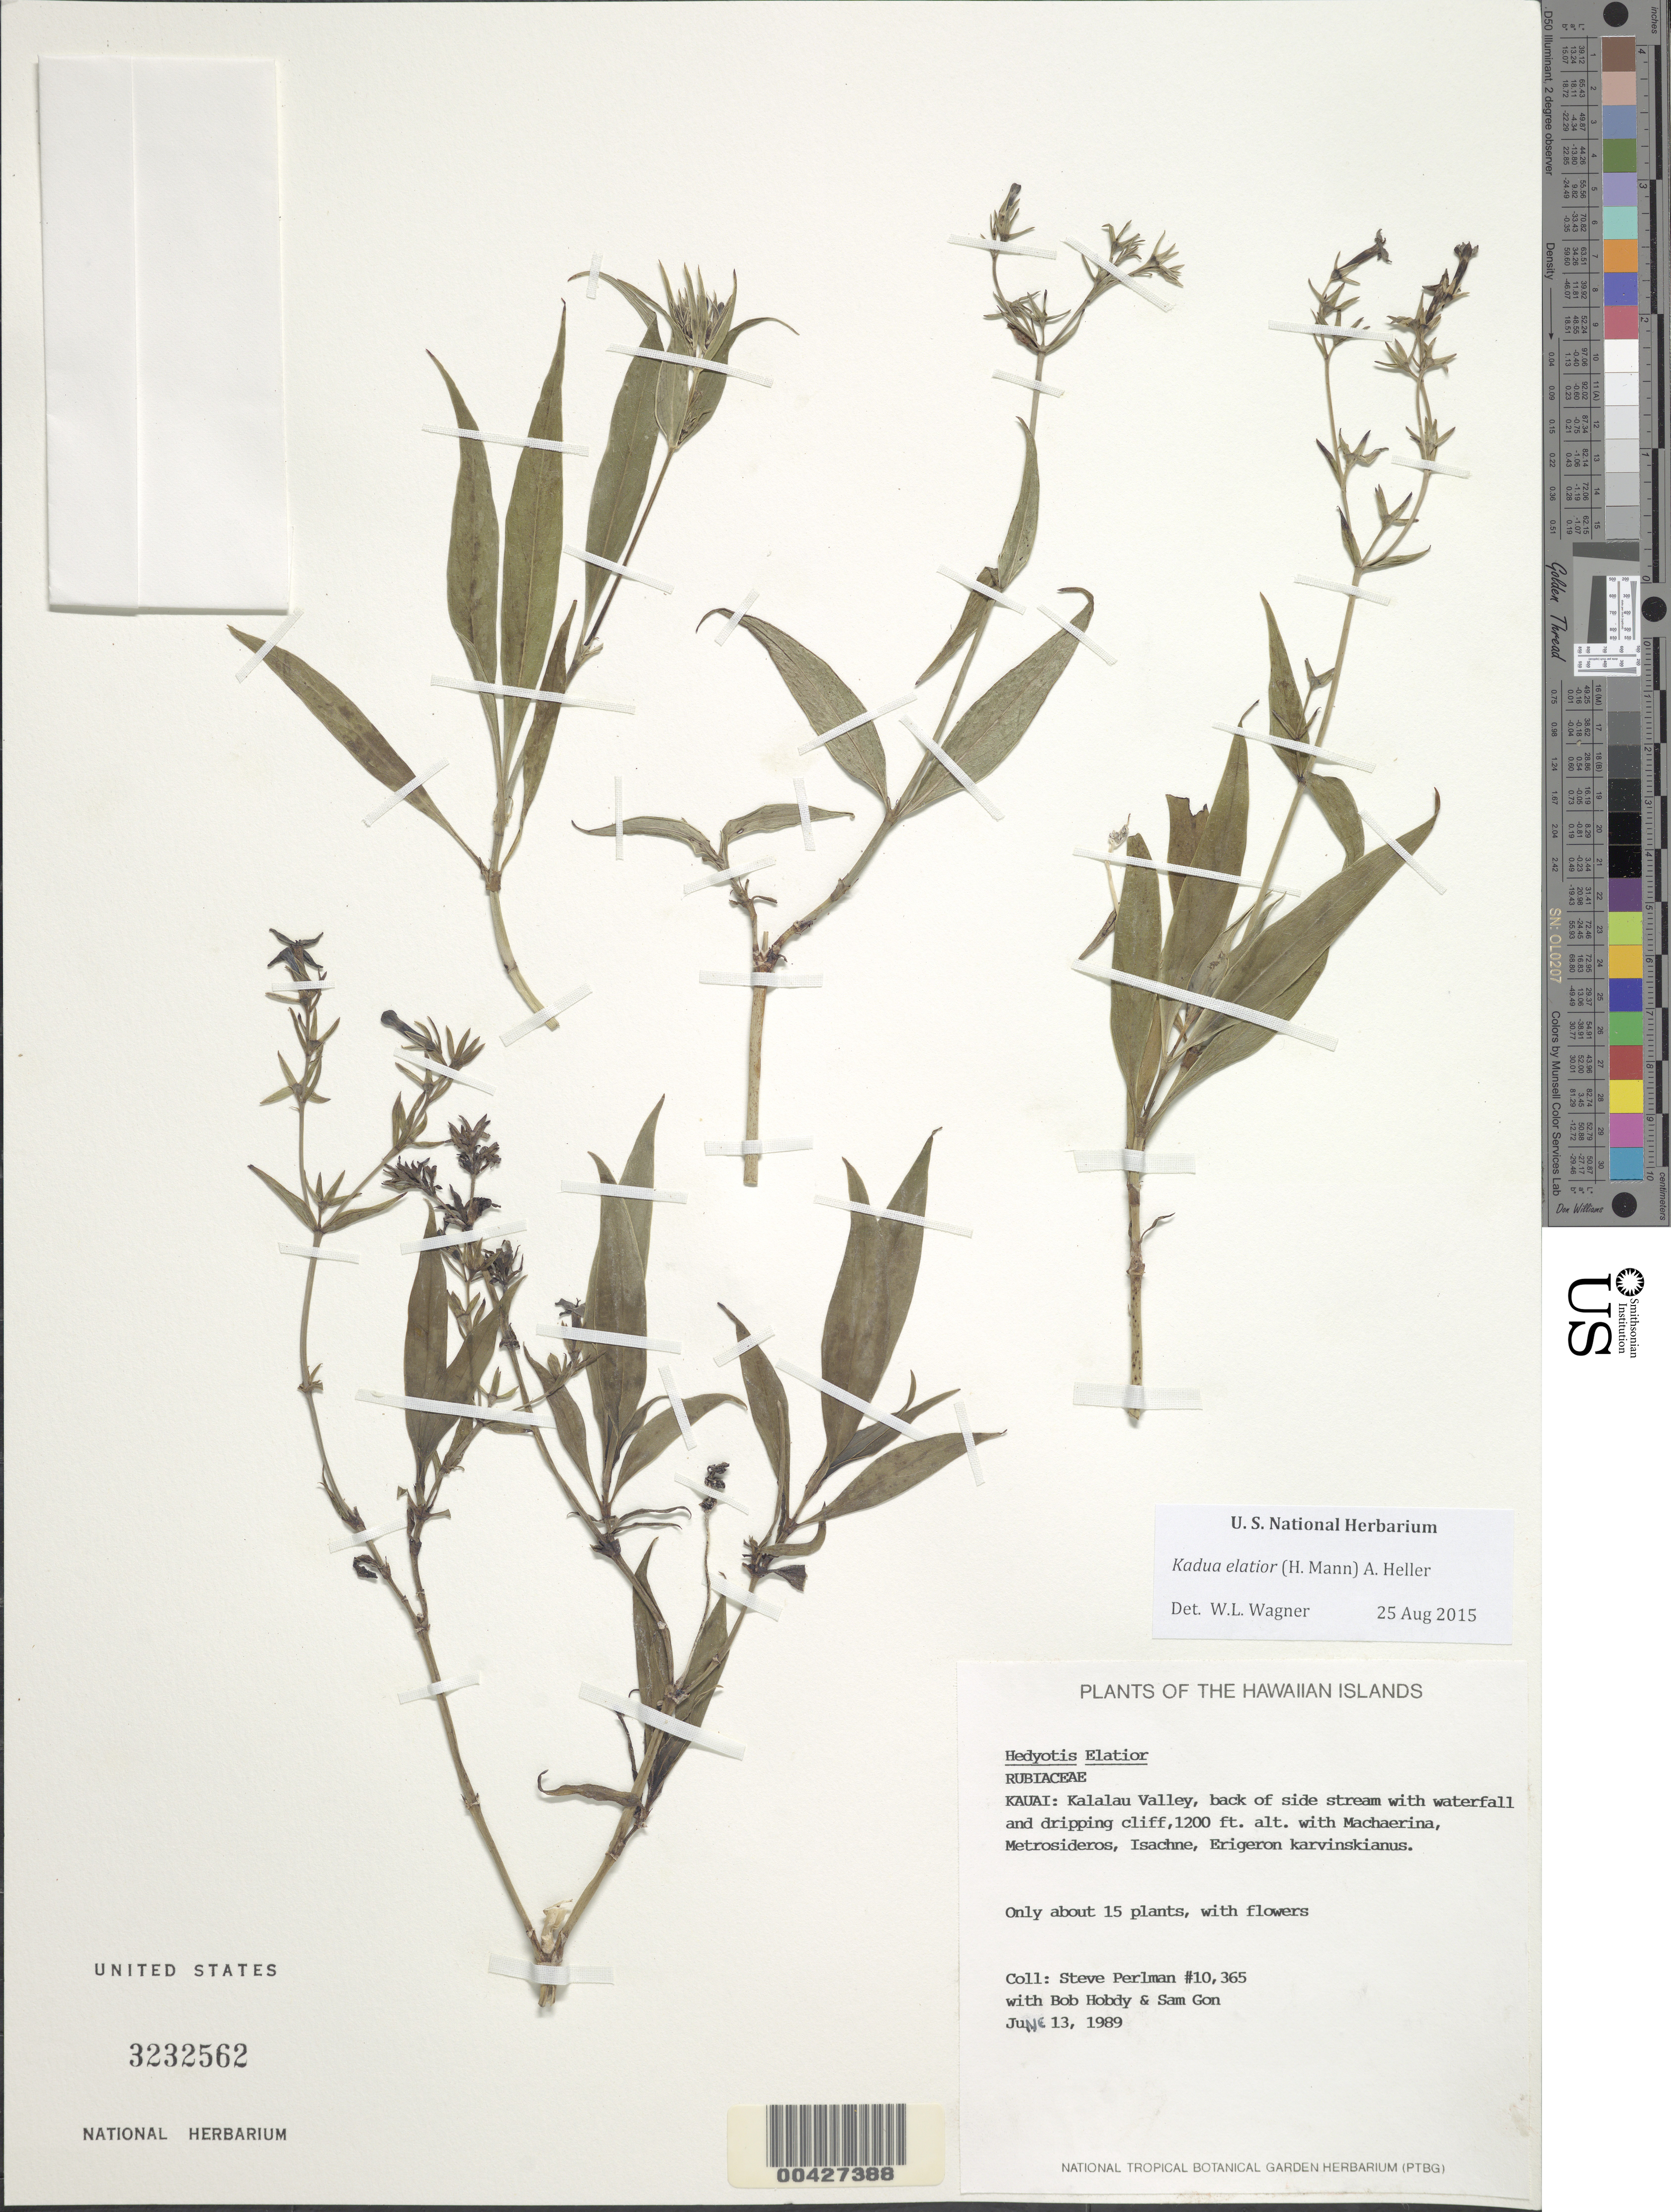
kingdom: Plantae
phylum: Tracheophyta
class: Magnoliopsida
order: Gentianales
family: Rubiaceae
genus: Kadua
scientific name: Kadua elatior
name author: (H. Mann) A. Heller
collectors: S. P. Perlman, B. Hobdy & S. Gon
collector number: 10365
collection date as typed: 13 Jun 1989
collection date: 1989-06-13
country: United States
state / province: Hawaii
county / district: Kauai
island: Kaua'i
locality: Kalalau Valley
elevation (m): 366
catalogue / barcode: US 3232562